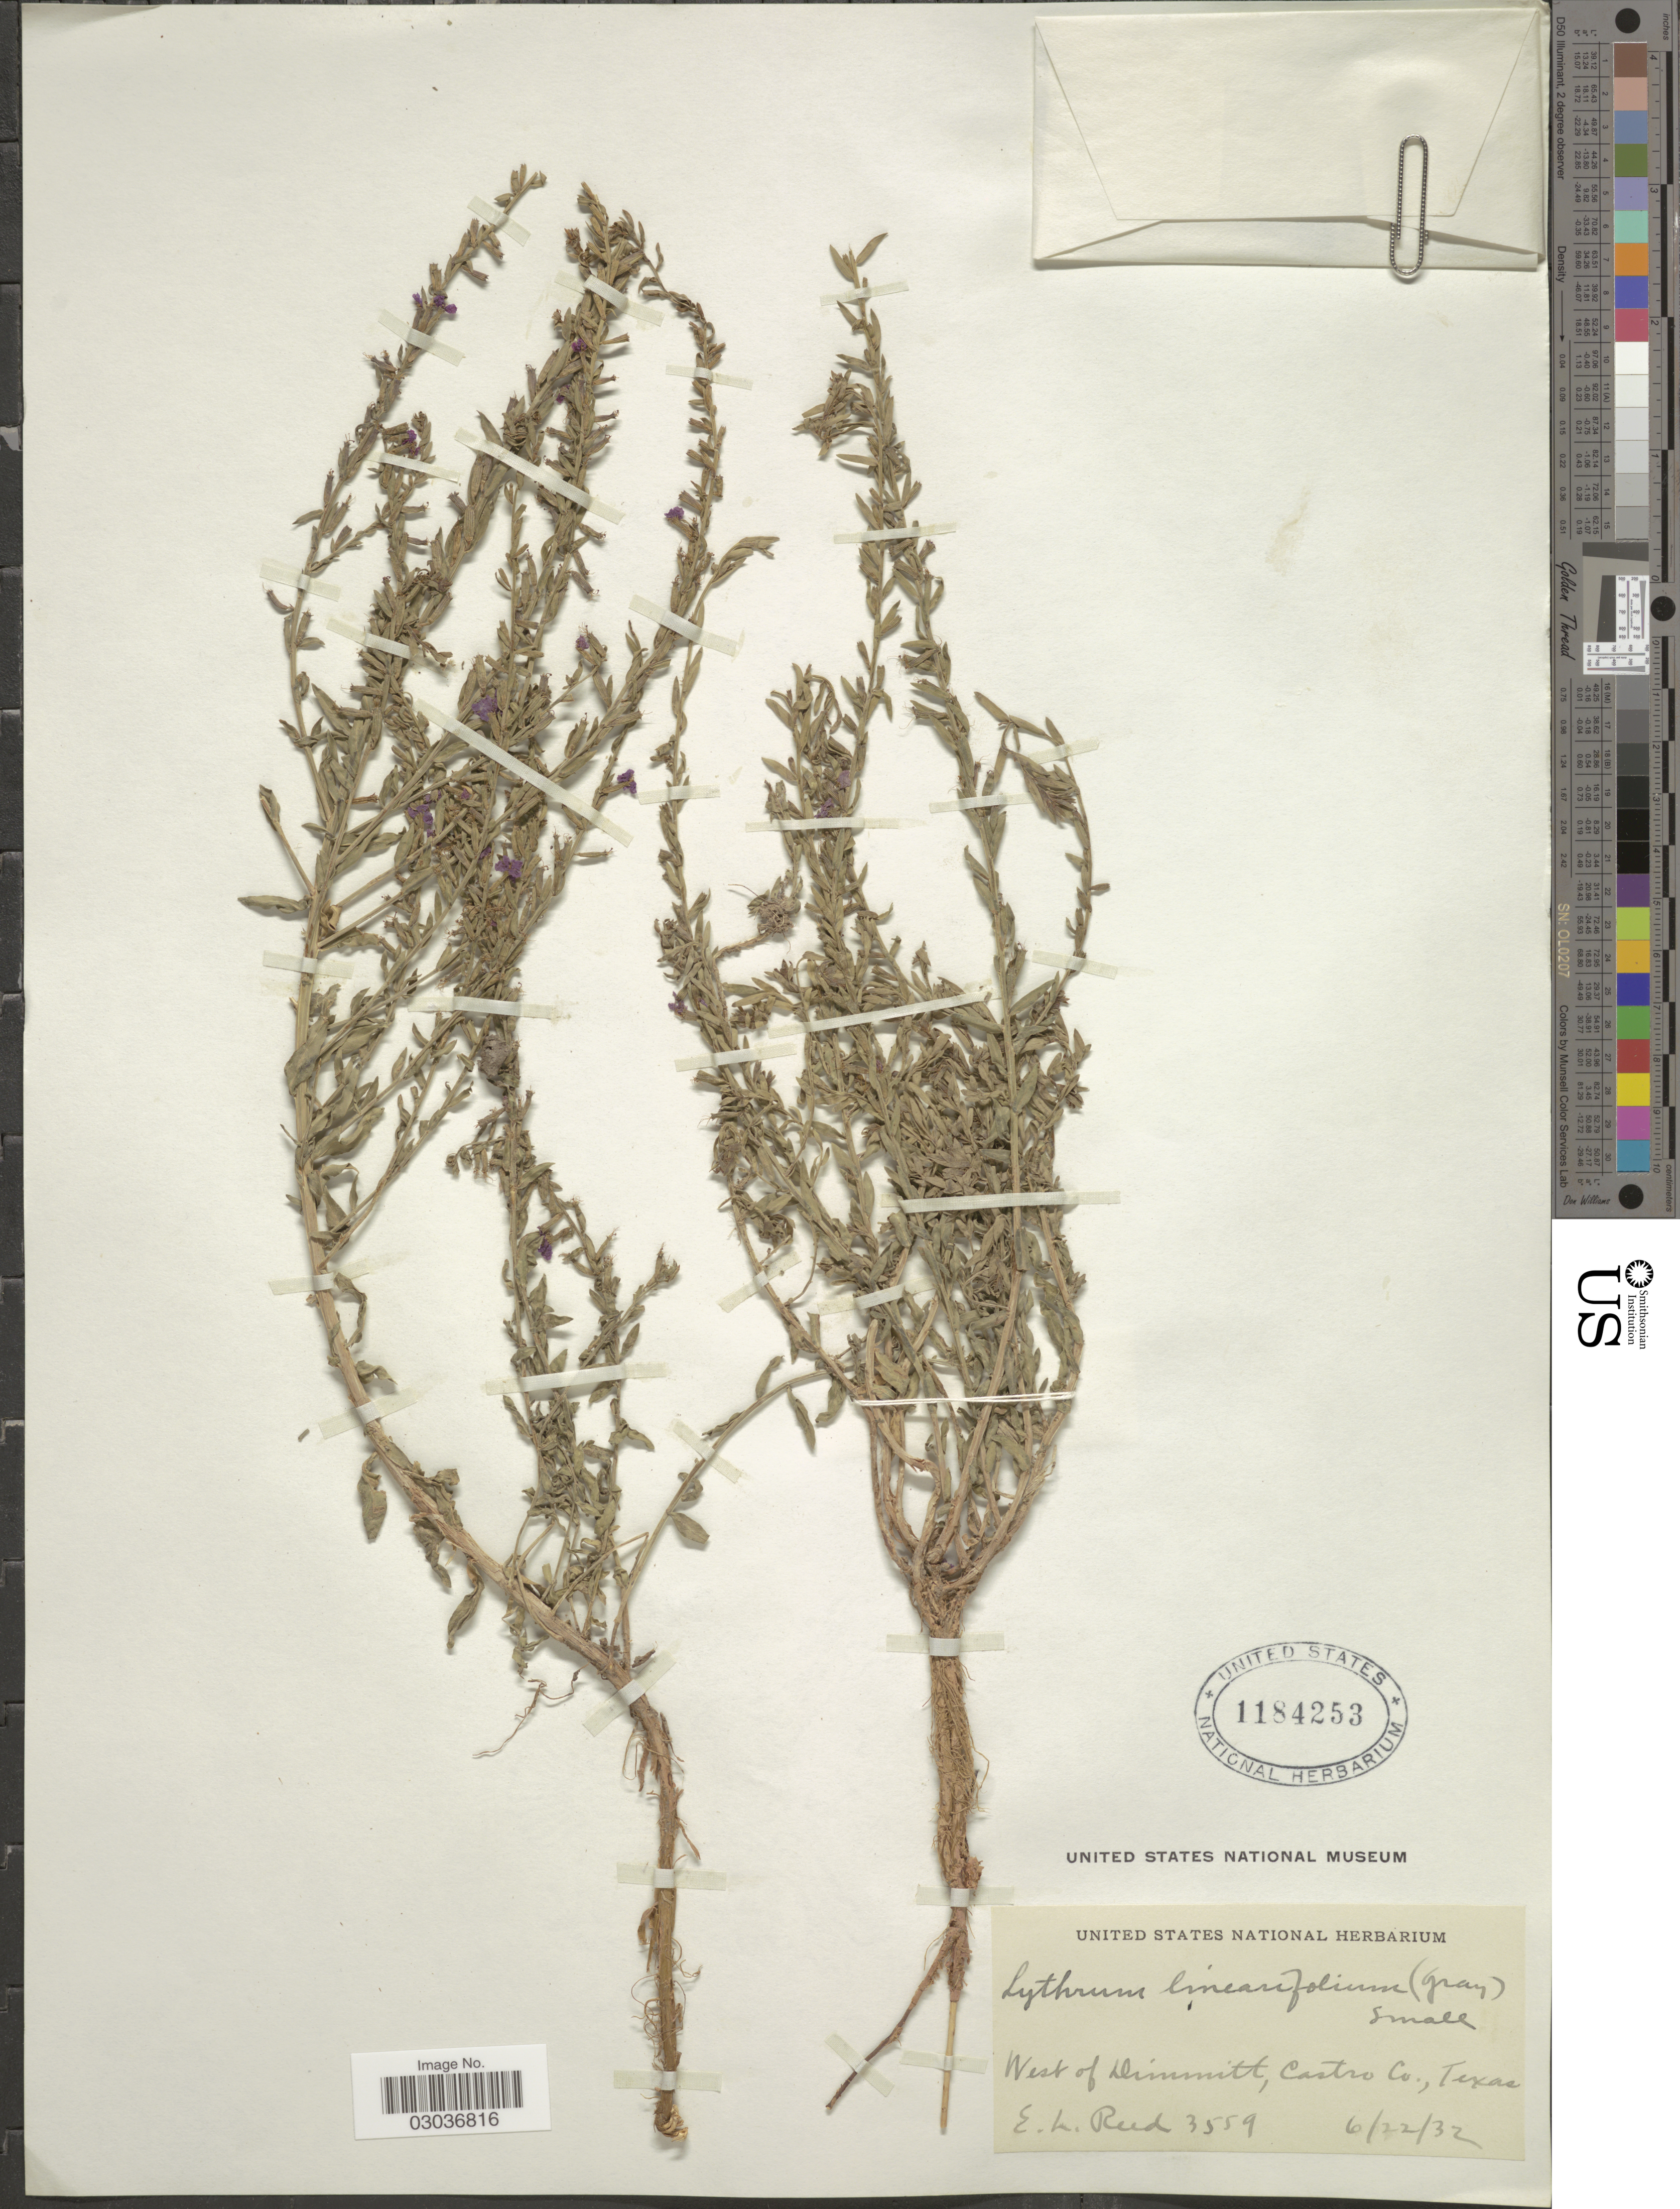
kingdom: Plantae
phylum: Tracheophyta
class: Magnoliopsida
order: Myrtales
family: Lythraceae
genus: Lythrum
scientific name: Lythrum californicum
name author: Torr. & A. Gray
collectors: E. Reed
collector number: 3559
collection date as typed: Transcribed d/m/y: 22/6/32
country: United States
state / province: Texas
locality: West of Dimmit, Castro Co.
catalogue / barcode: US 1184253